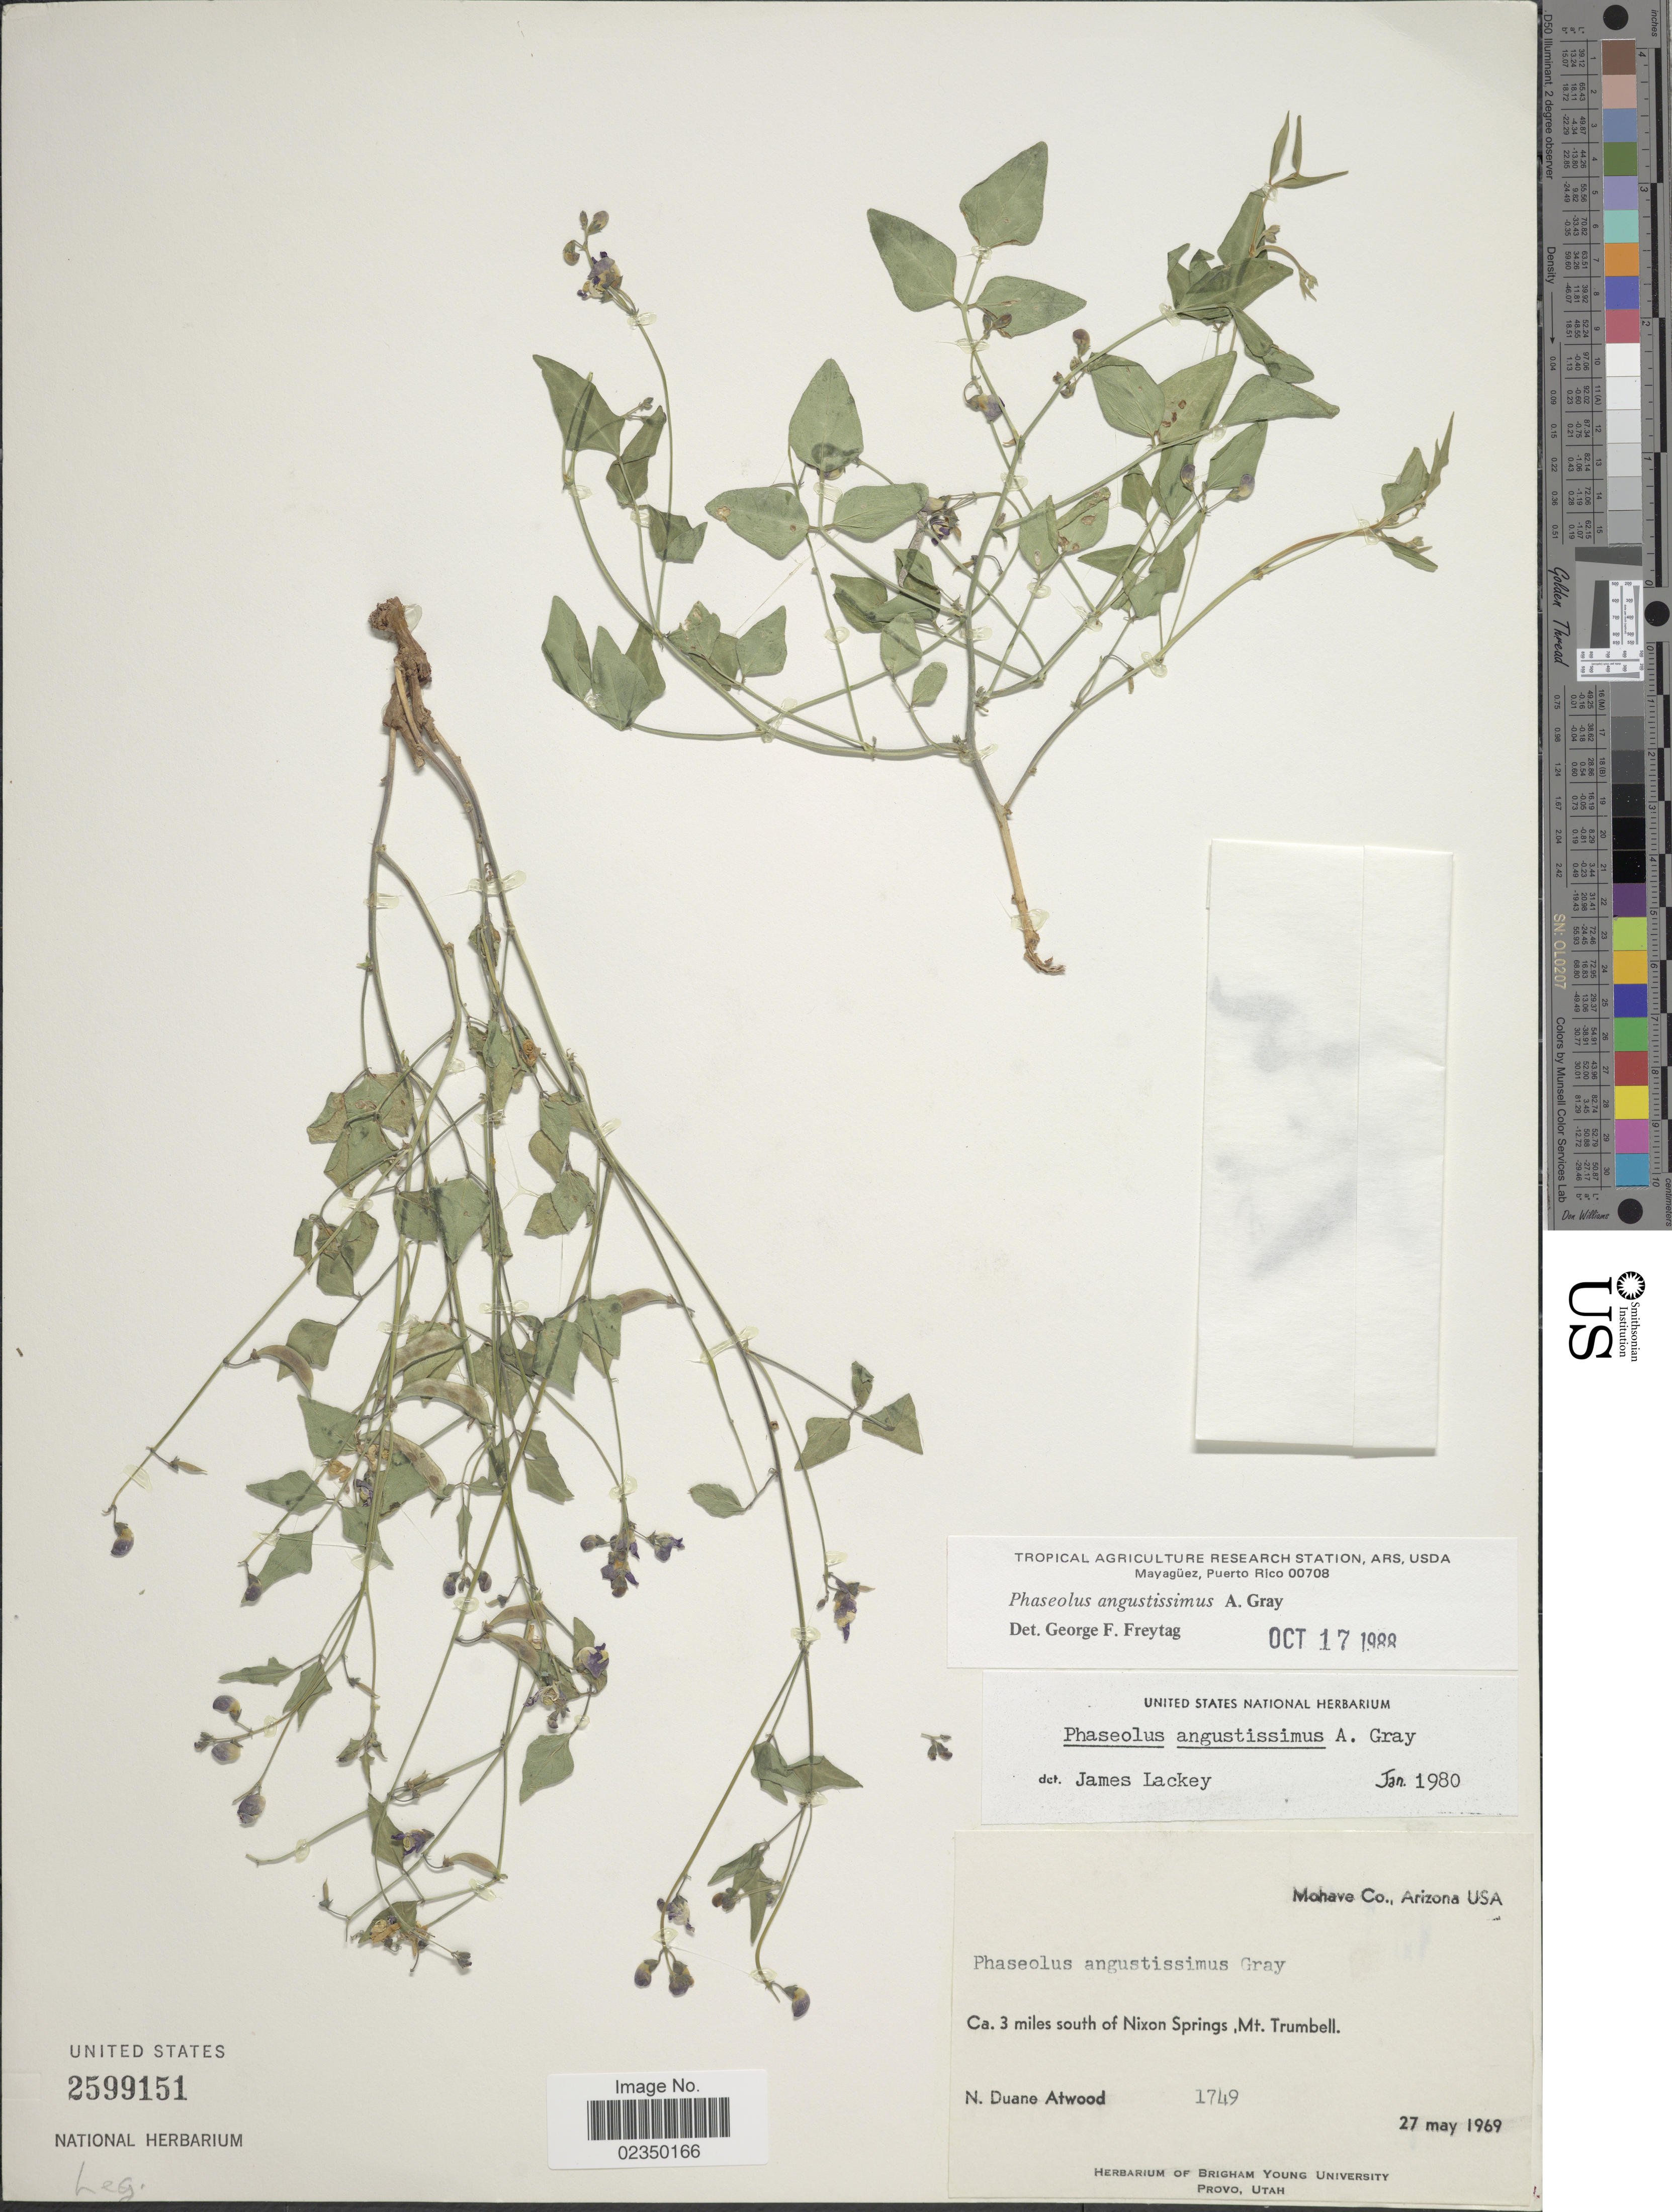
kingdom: Plantae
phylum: Tracheophyta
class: Magnoliopsida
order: Fabales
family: Fabaceae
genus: Phaseolus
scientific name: Phaseolus angustissimus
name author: A. Gray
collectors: N. Atwood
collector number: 1749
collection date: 1969-05-27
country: United States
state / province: Arizona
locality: Mohave Co, USA, ca 3 miles south of Nixon Springs, Mt. Trumbell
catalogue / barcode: US 2599151